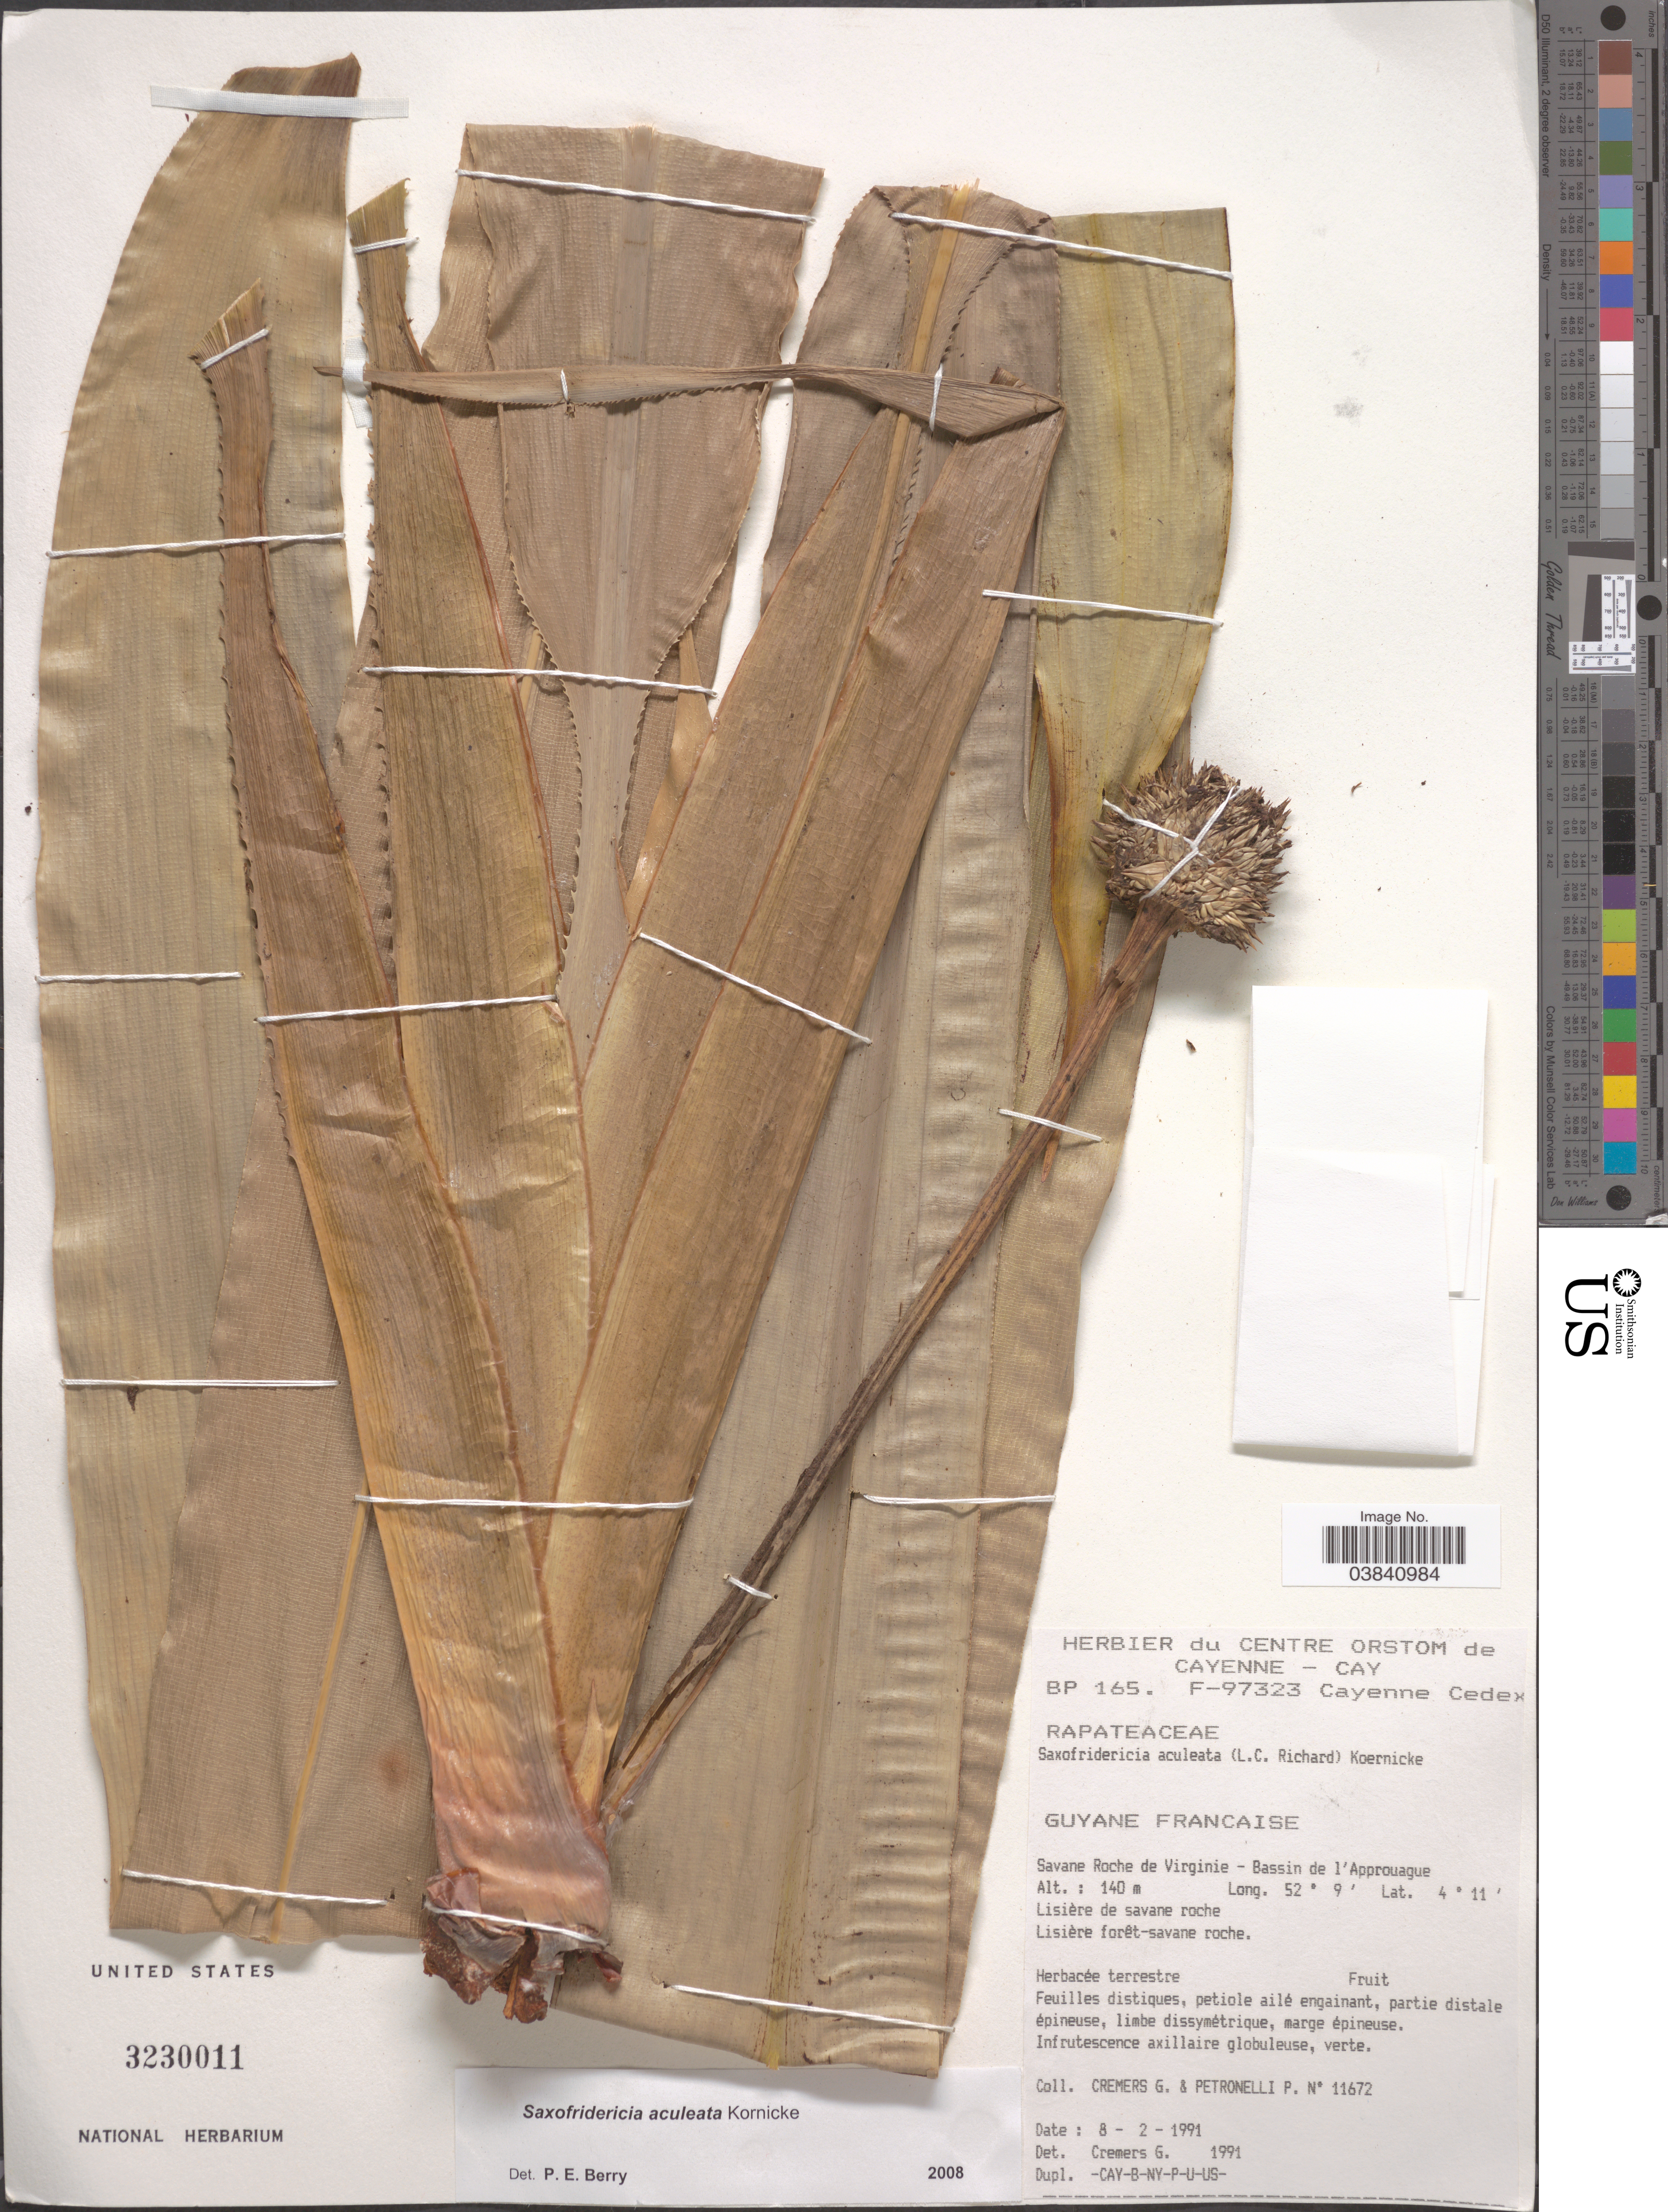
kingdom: Plantae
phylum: Tracheophyta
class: Liliopsida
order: Poales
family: Rapateaceae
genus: Saxofridericia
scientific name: Saxofridericia aculeata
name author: Körn.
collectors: G. Cremers & P. Petronelli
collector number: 11672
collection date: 1991-02-08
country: French Guiana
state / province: Cayenne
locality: Savane Roche de Virginie - Bassin de l'Approuague.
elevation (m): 140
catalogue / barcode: US 3230011